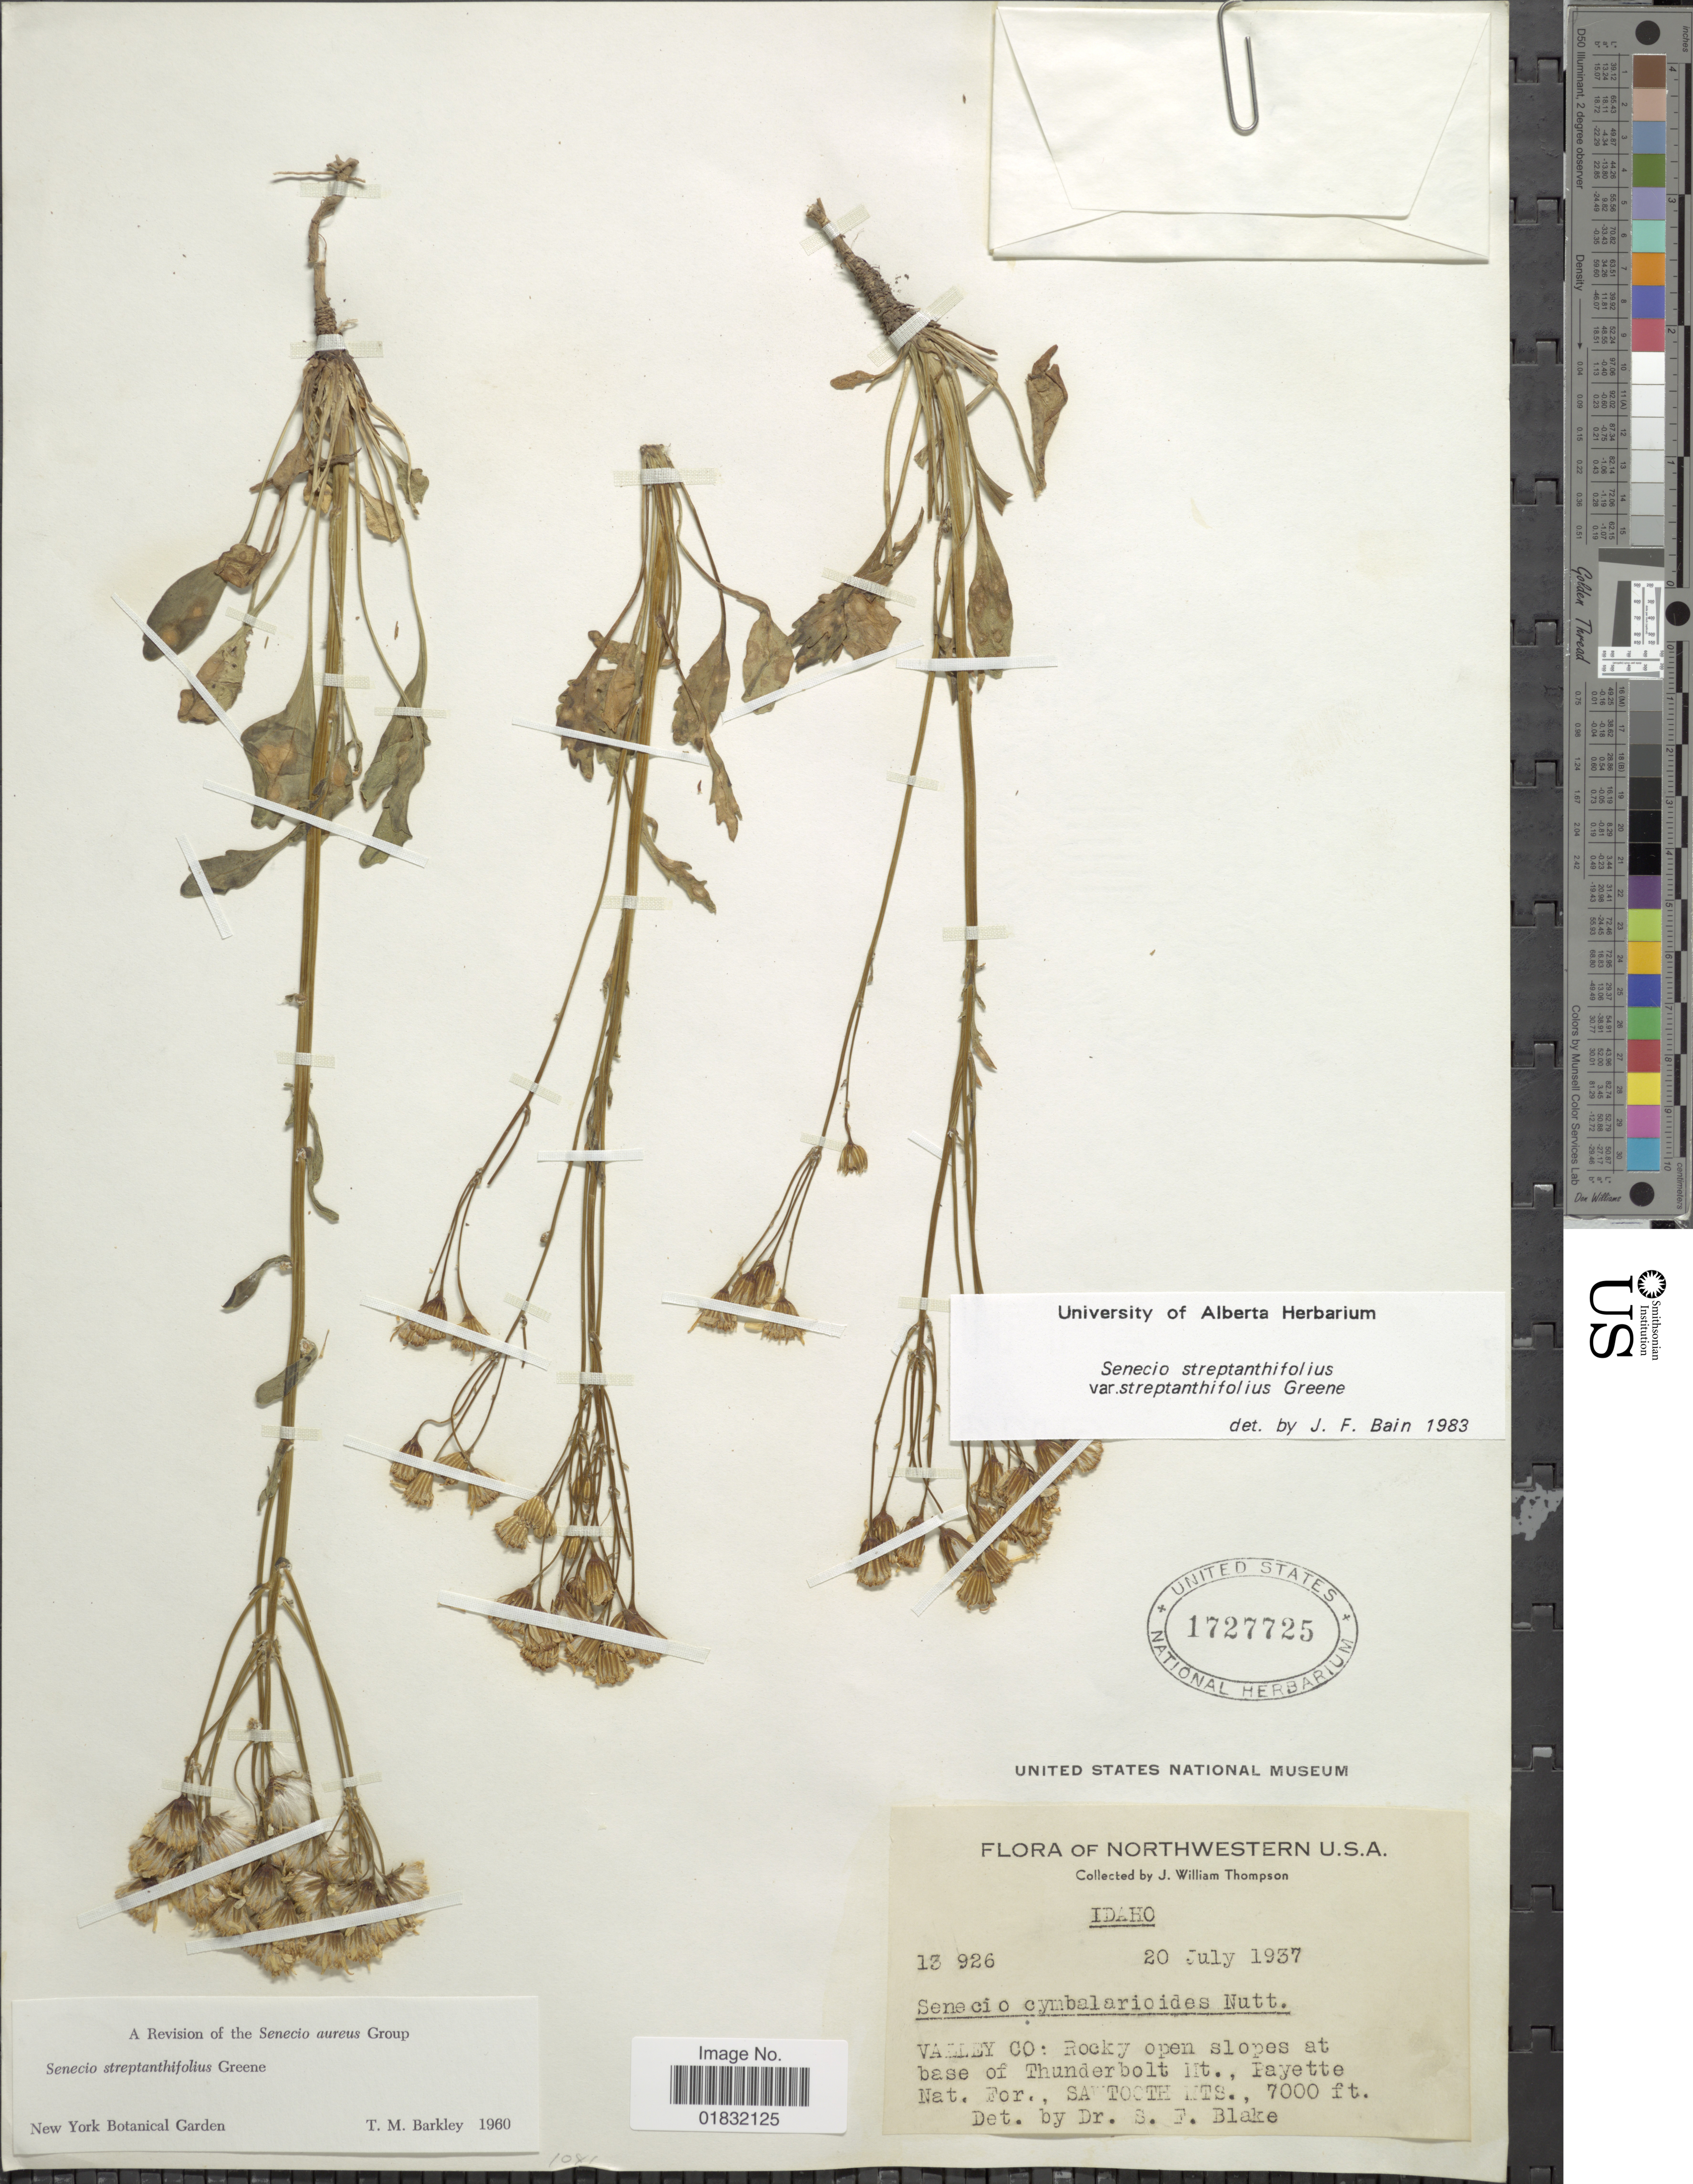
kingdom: Plantae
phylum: Tracheophyta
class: Magnoliopsida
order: Asterales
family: Asteraceae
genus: Packera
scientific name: Packera streptanthifolia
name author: (Greene) W.A. Weber & Á. Löve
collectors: J. W. Thompson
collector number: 13926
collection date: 1937-07-20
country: United States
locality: Northwest U.S.A. Valley Co: Rocky open slopes at base of Thunderboldt Mt., Fayette Nat. For., Sawtooth Mts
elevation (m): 2134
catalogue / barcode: US 1727725